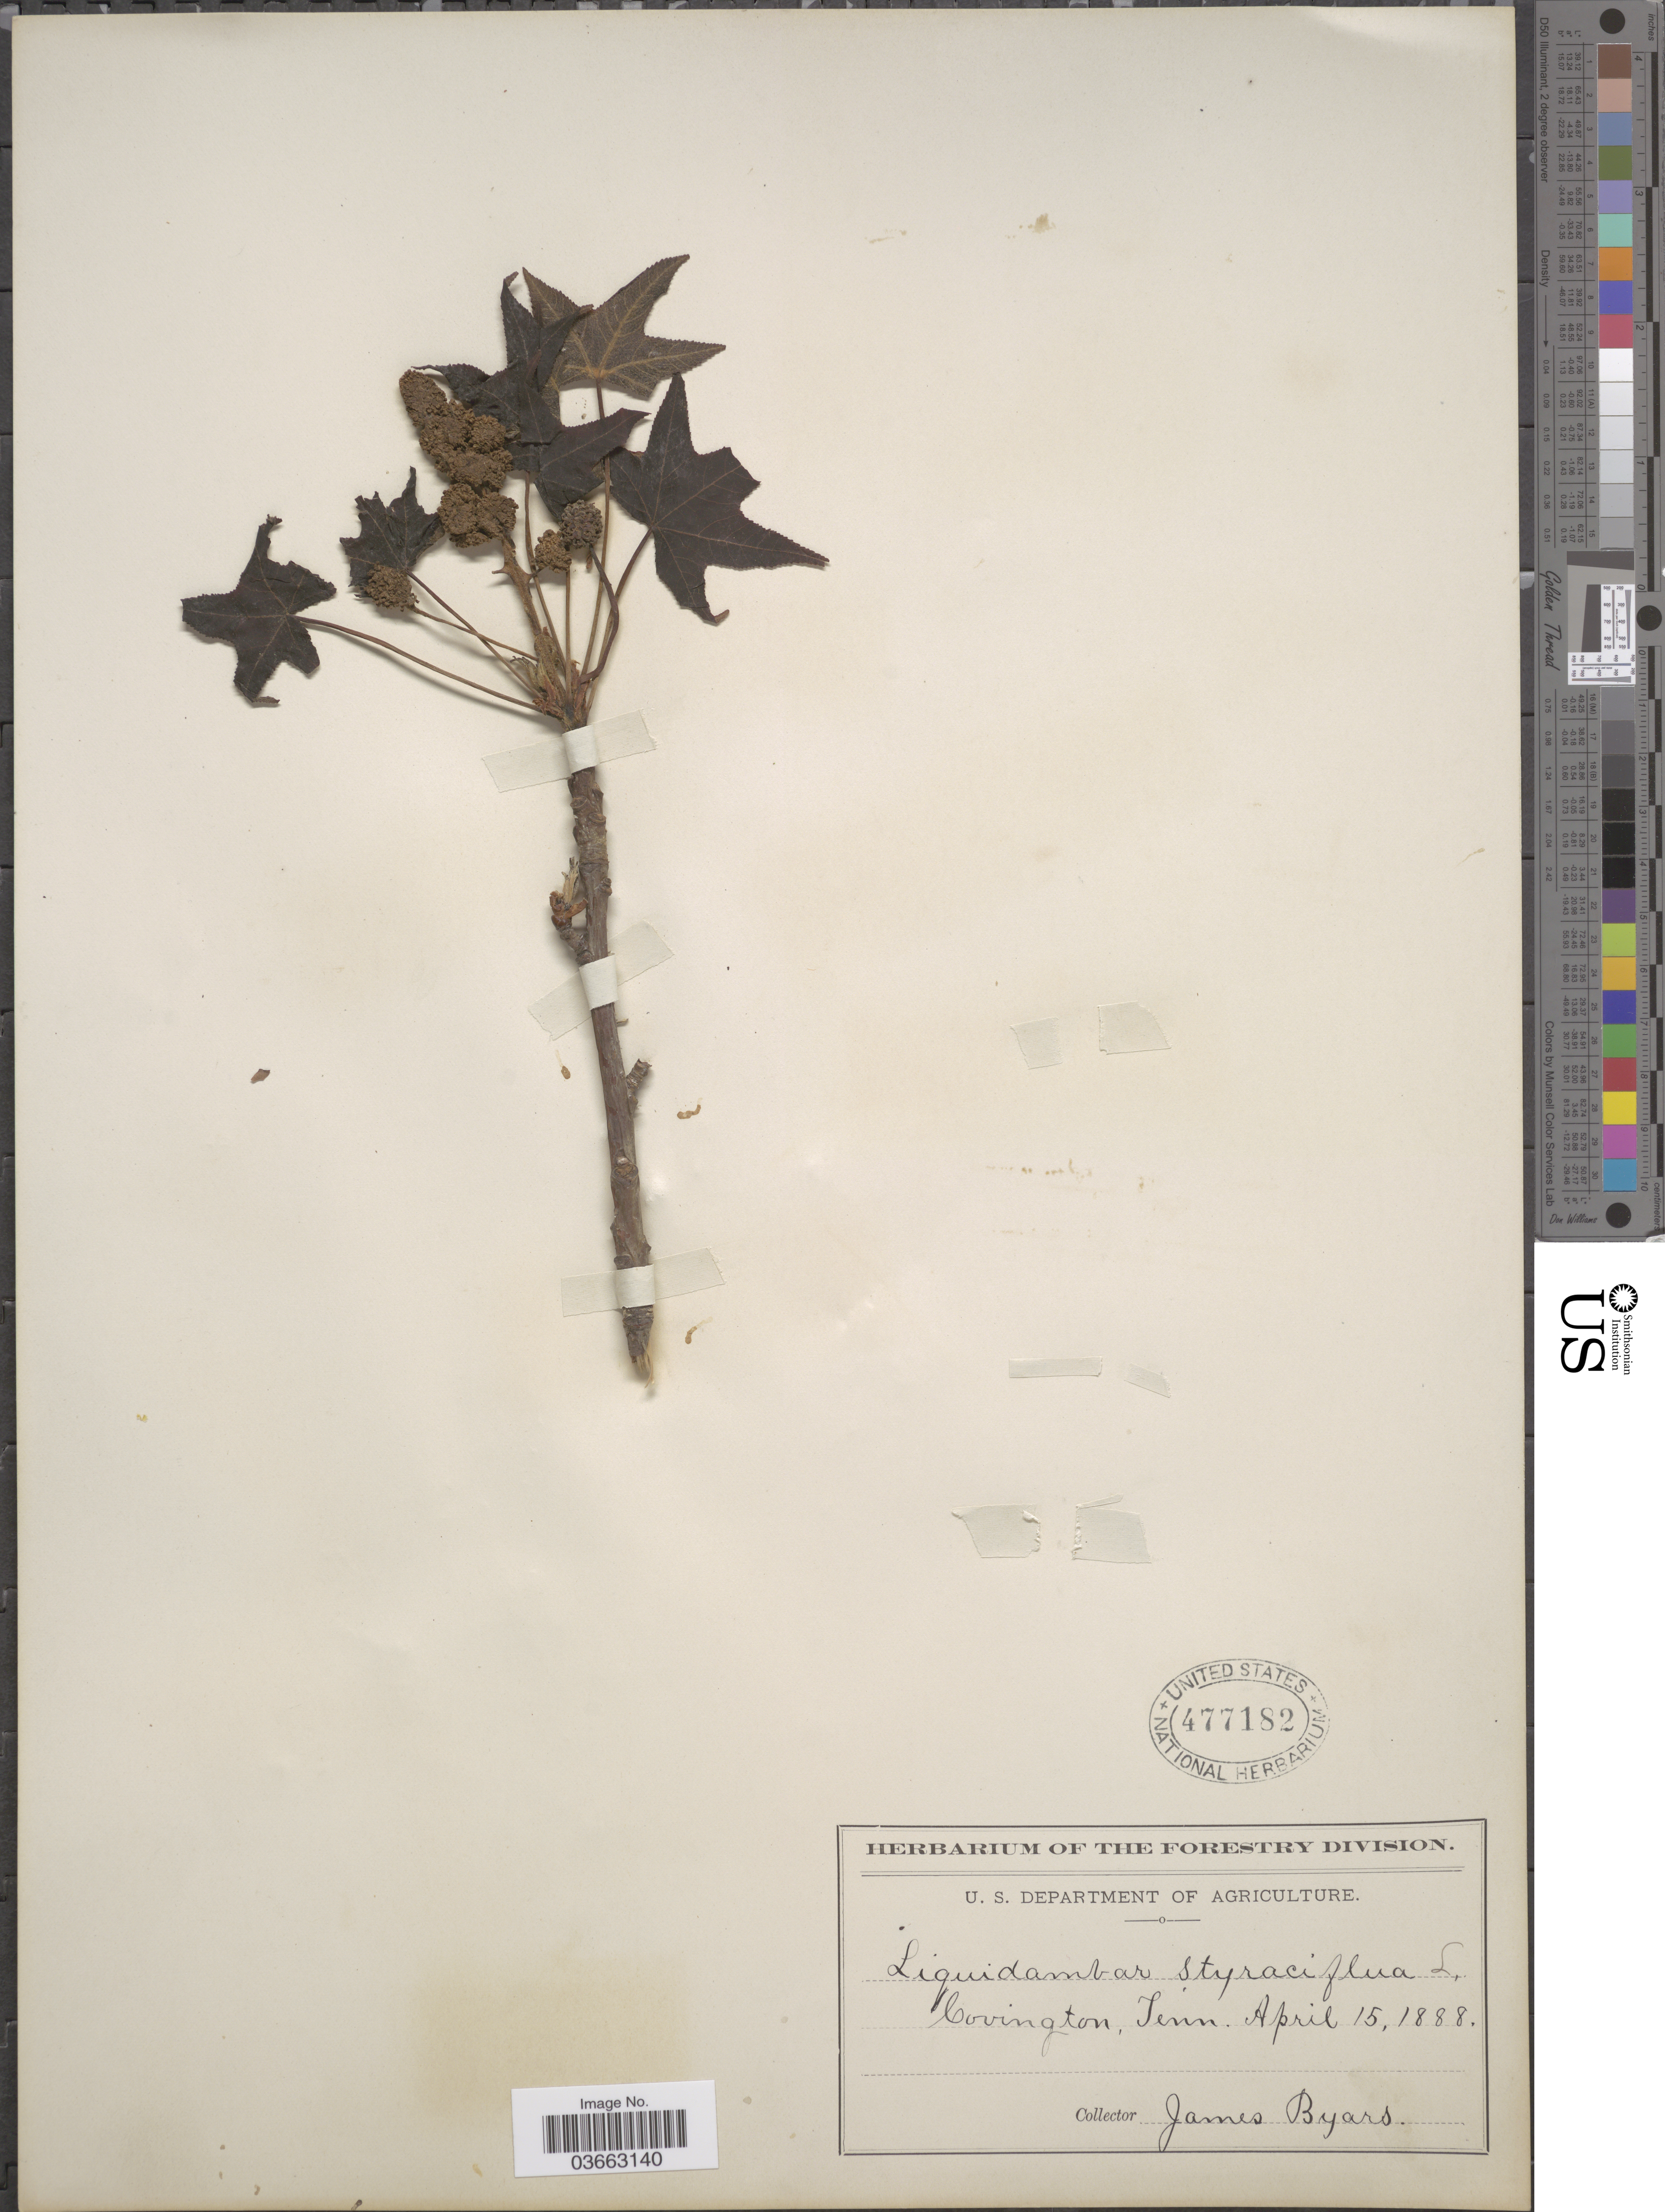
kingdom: Plantae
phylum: Tracheophyta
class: Magnoliopsida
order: Saxifragales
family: Altingiaceae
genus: Liquidambar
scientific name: Liquidambar styraciflua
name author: L.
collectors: J. Byars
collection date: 1888-04-15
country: United States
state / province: Tennessee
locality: Covington.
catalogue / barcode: US 477182